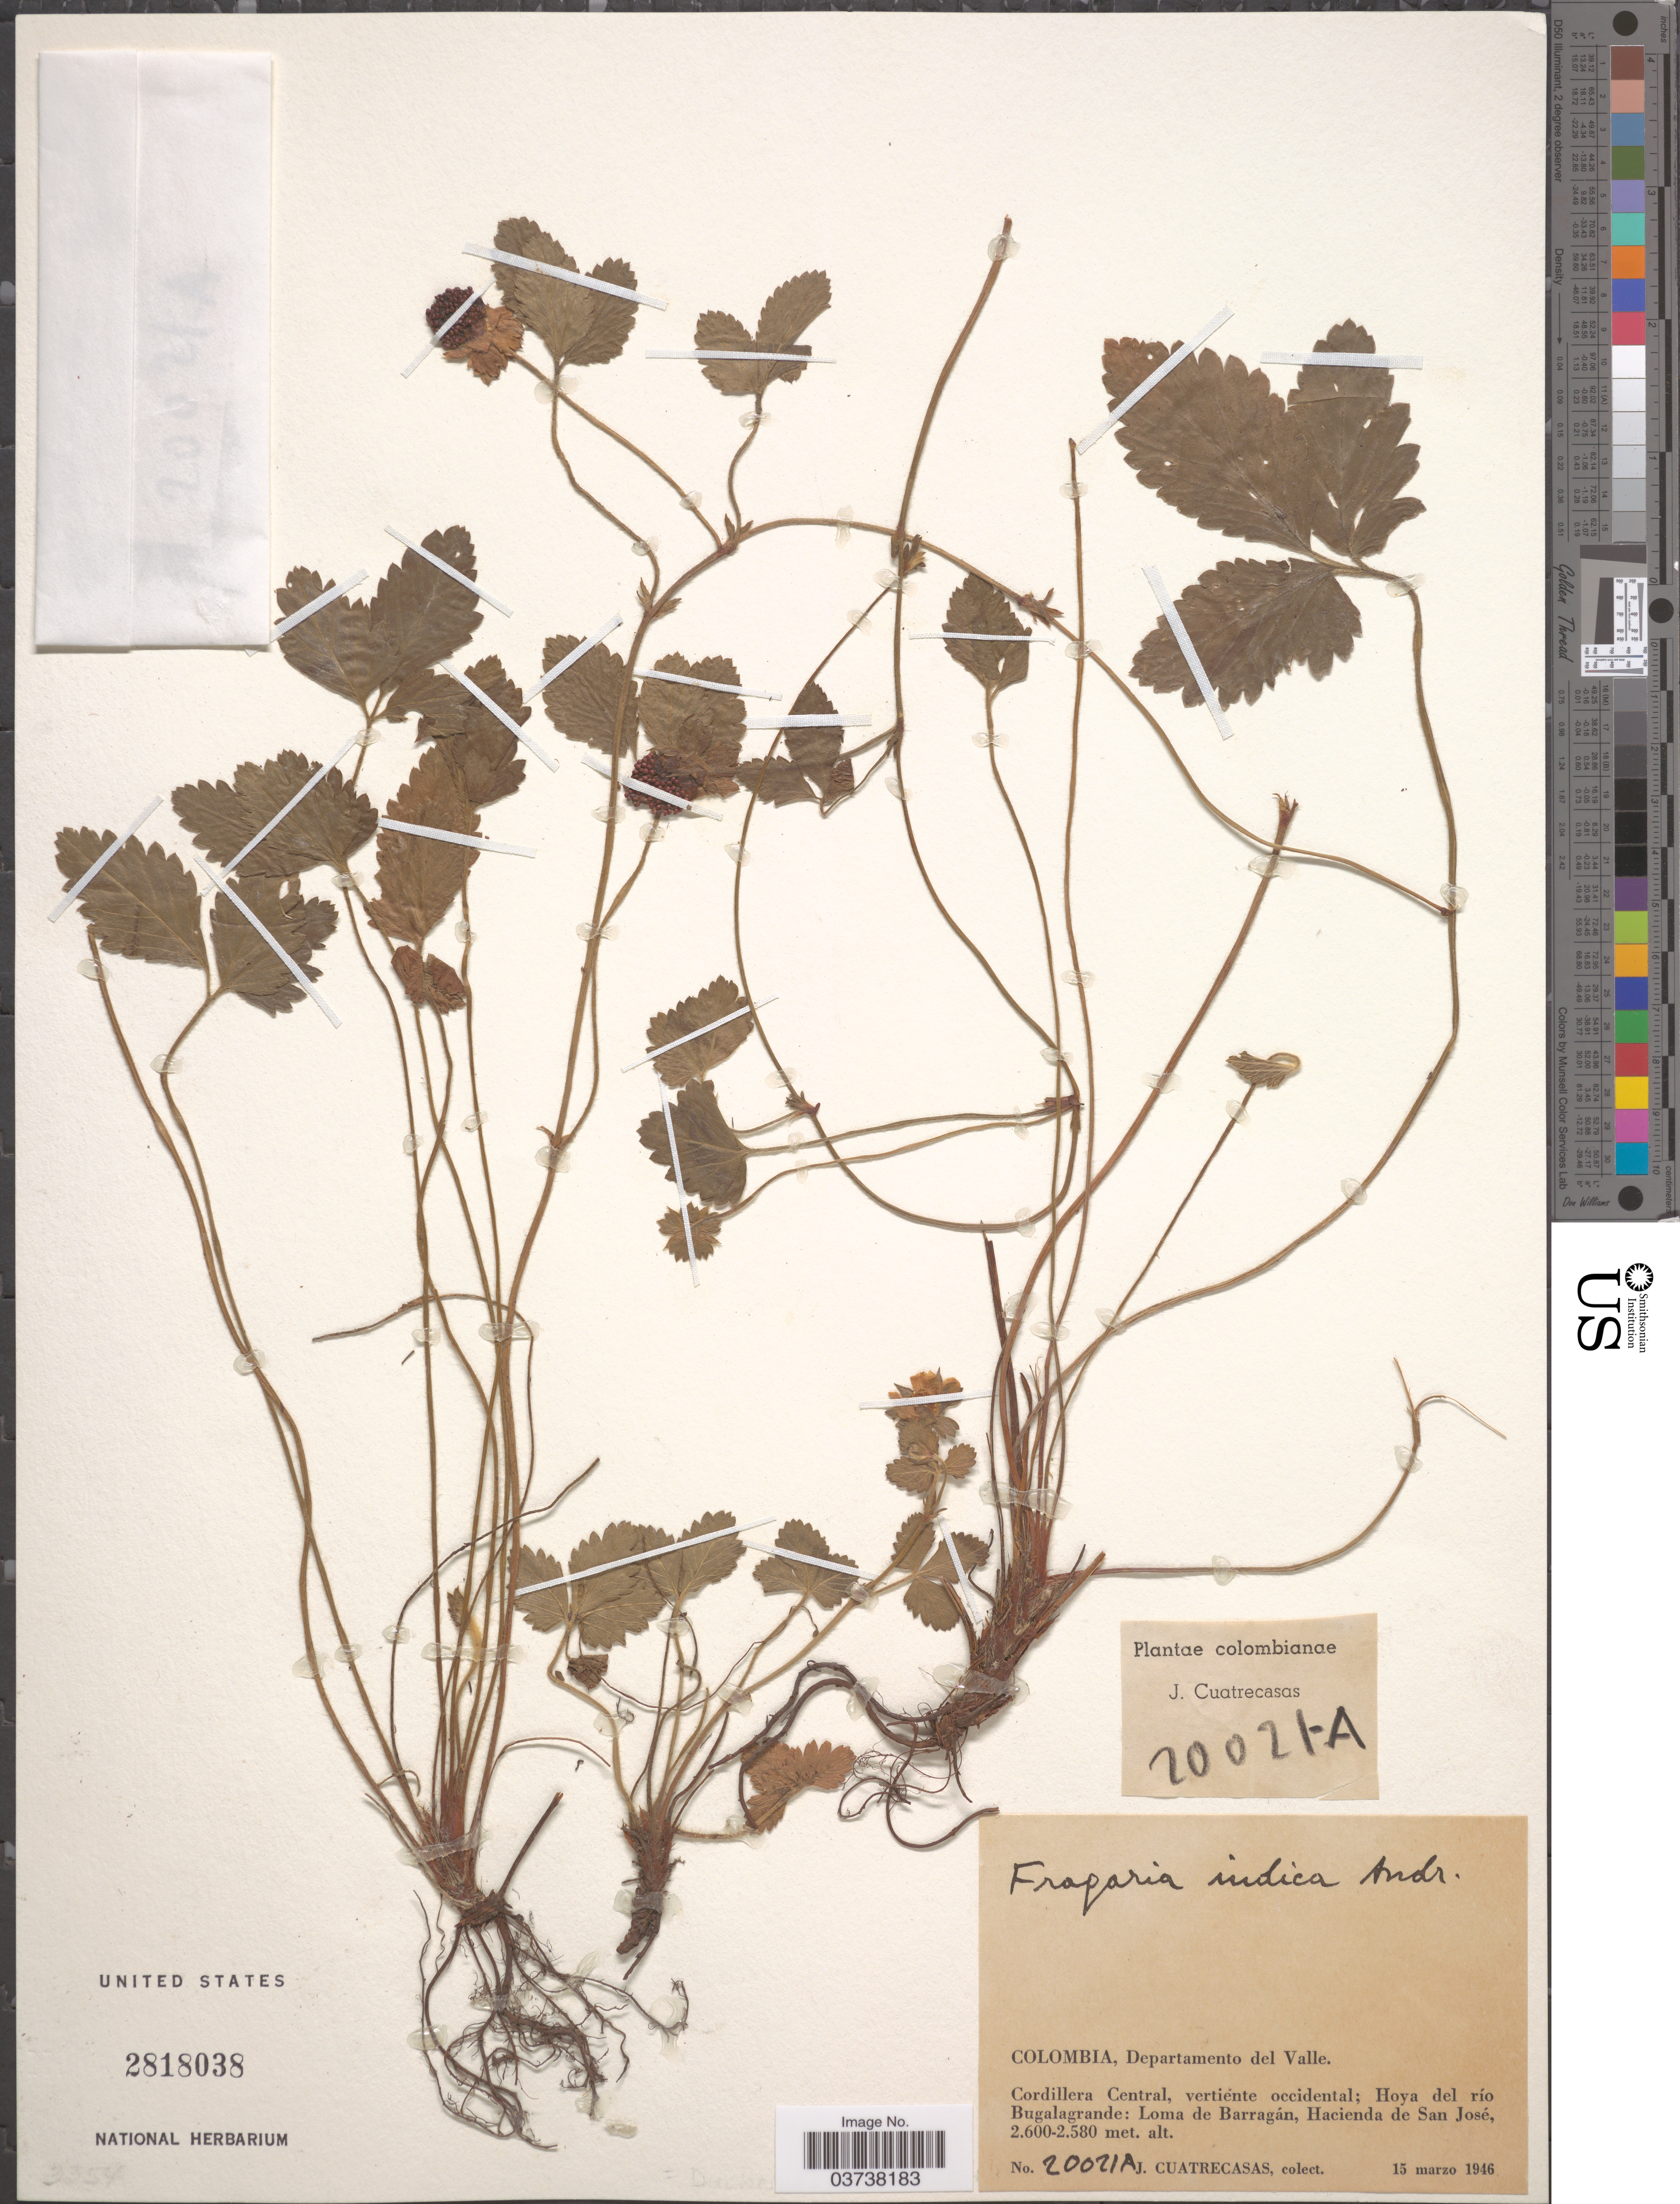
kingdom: Plantae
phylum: Tracheophyta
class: Magnoliopsida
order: Rosales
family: Rosaceae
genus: Potentilla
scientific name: Potentilla indica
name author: (Andrews) Th. Wolf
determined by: Strong, Mark T., (BOT), Smithsonian Institution - National Museum of Natural History (UNITED STATES)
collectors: J. Cuatrecasas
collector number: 20021A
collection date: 1946-03-15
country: Colombia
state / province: Valle del Cauca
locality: Departamento del Valle. Cordillera Central, vertiente occidental; Hoya del río Bugalagrande: Loma de Barragán, Hacienda de San José.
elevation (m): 2580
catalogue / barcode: US 2818038